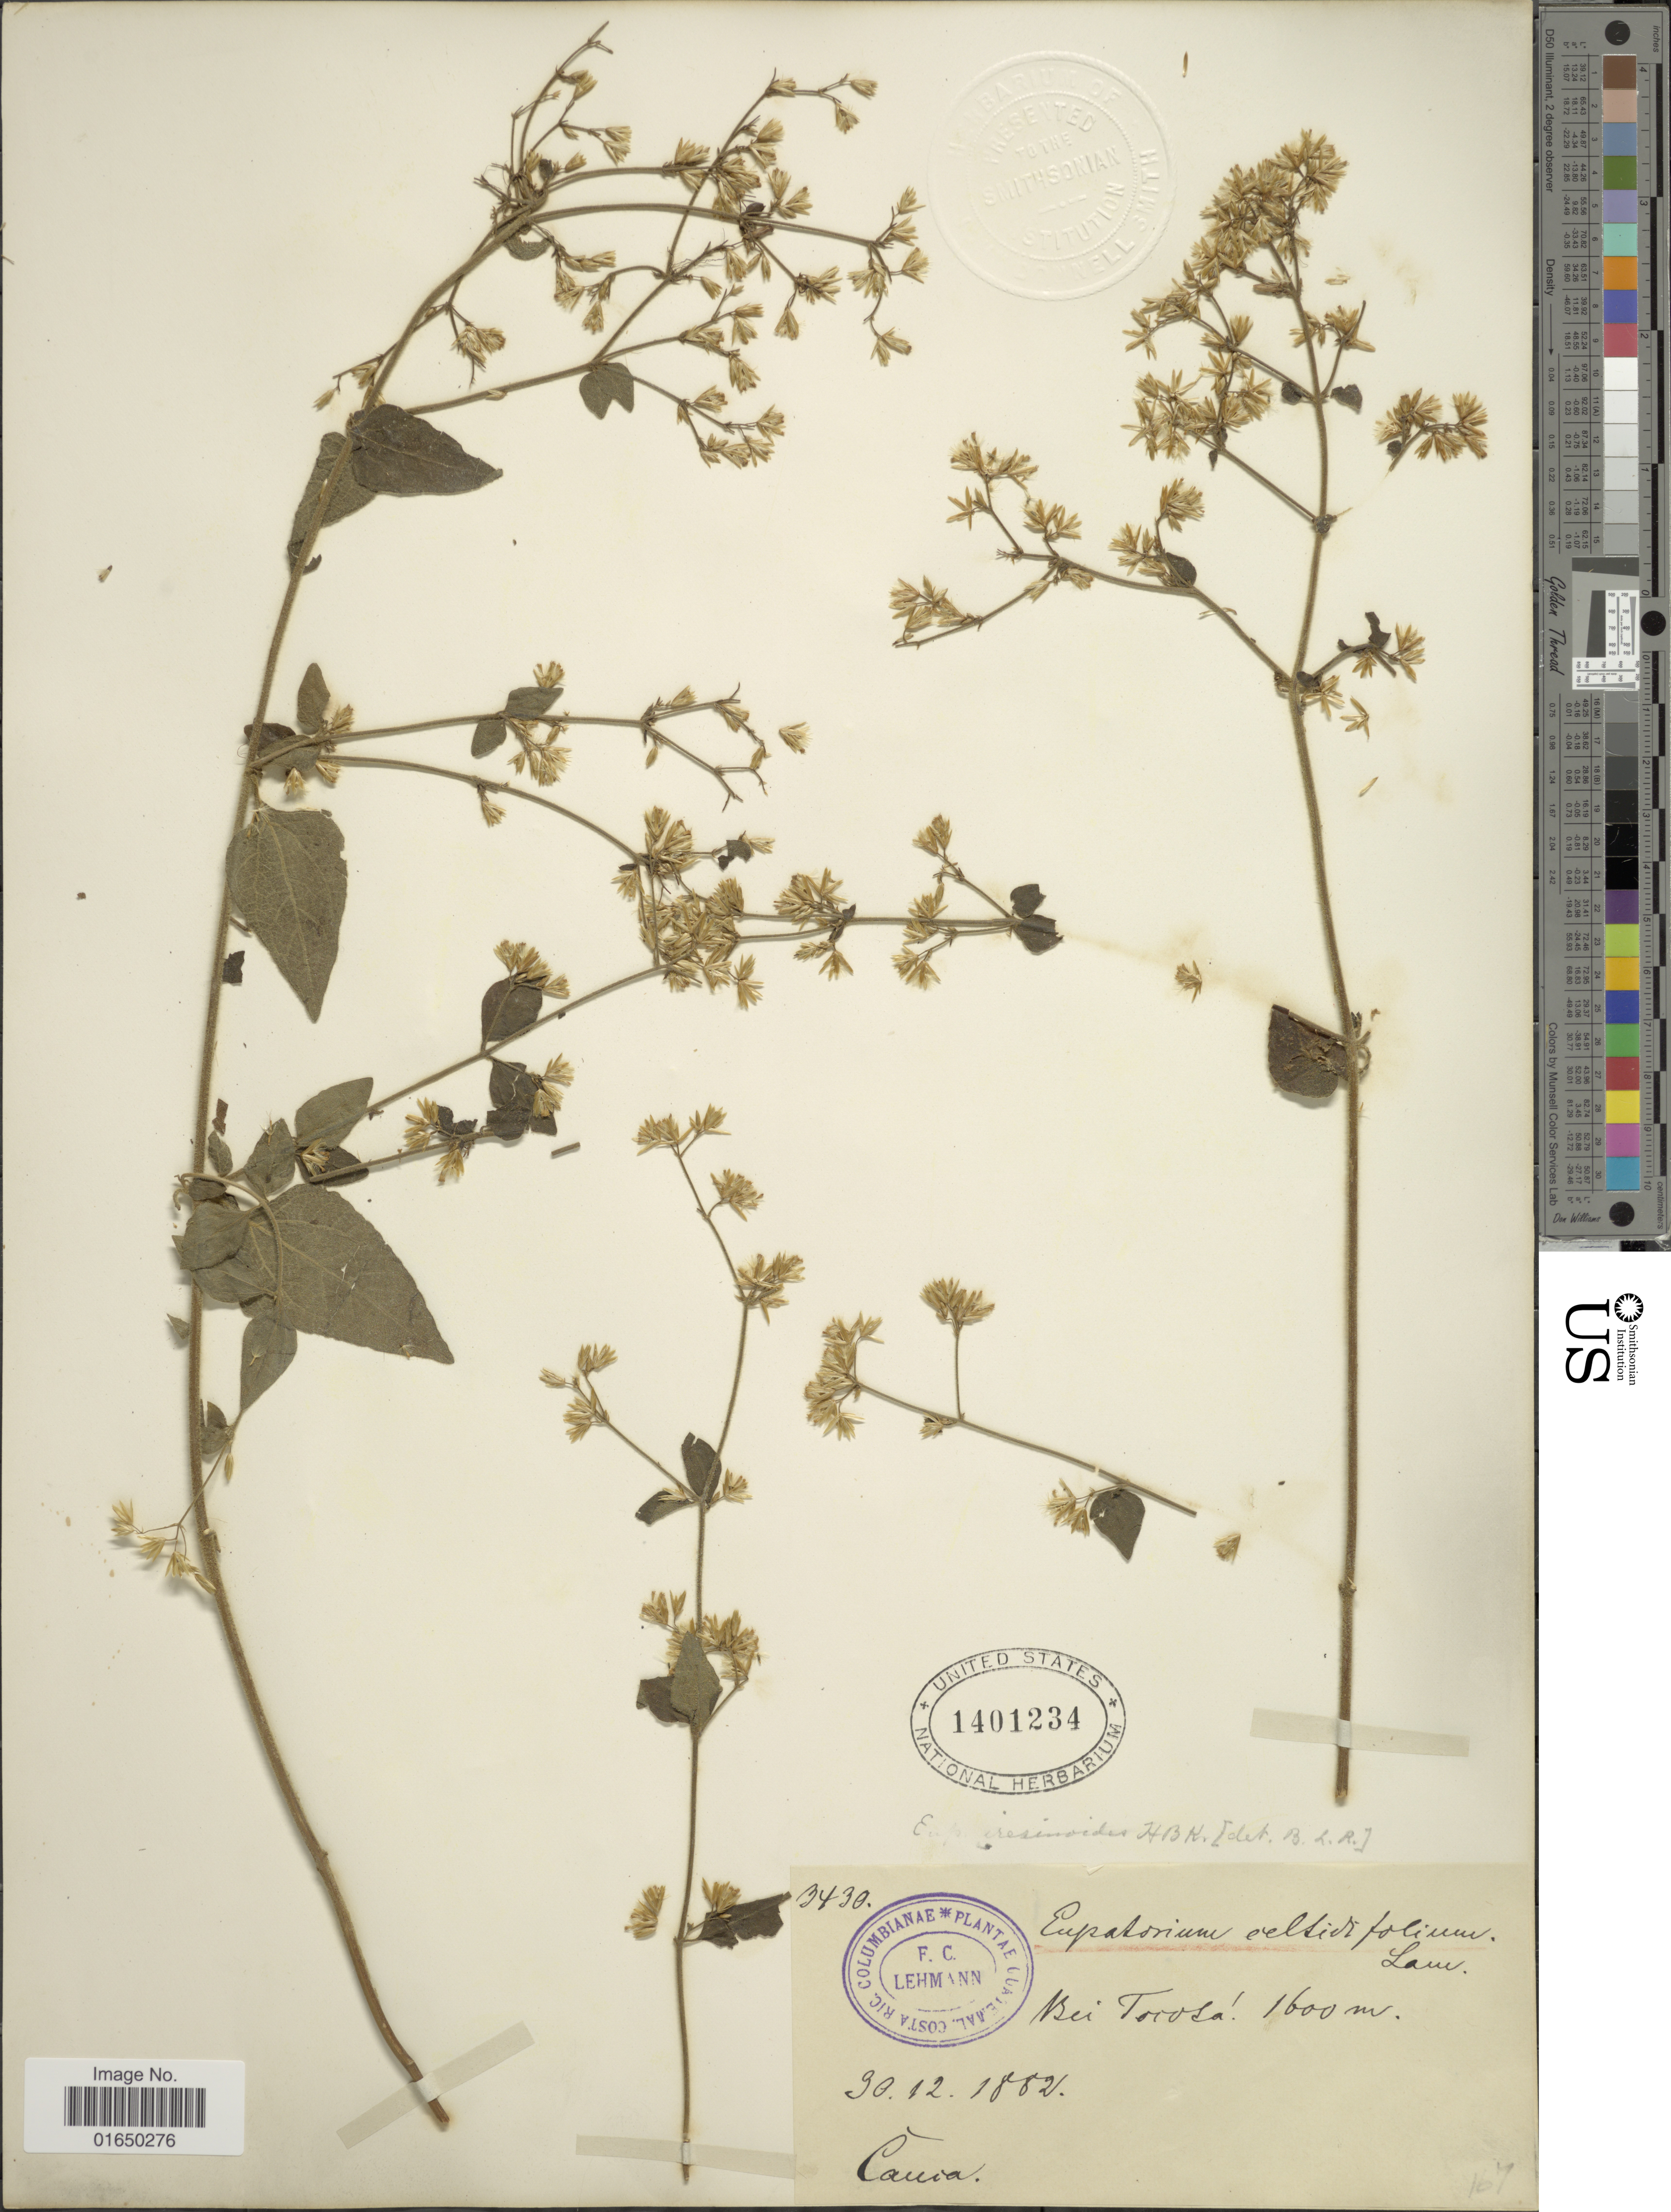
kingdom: Plantae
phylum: Tracheophyta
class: Magnoliopsida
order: Asterales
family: Asteraceae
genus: Condylidium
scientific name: Condylidium iresinoides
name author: (Kunth) R.M. King & H. Rob.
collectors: F. C. Lehmann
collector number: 3430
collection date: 1882-12-30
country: Colombia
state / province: Cauca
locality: Bei Tocota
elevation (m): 1600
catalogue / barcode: US 1401234